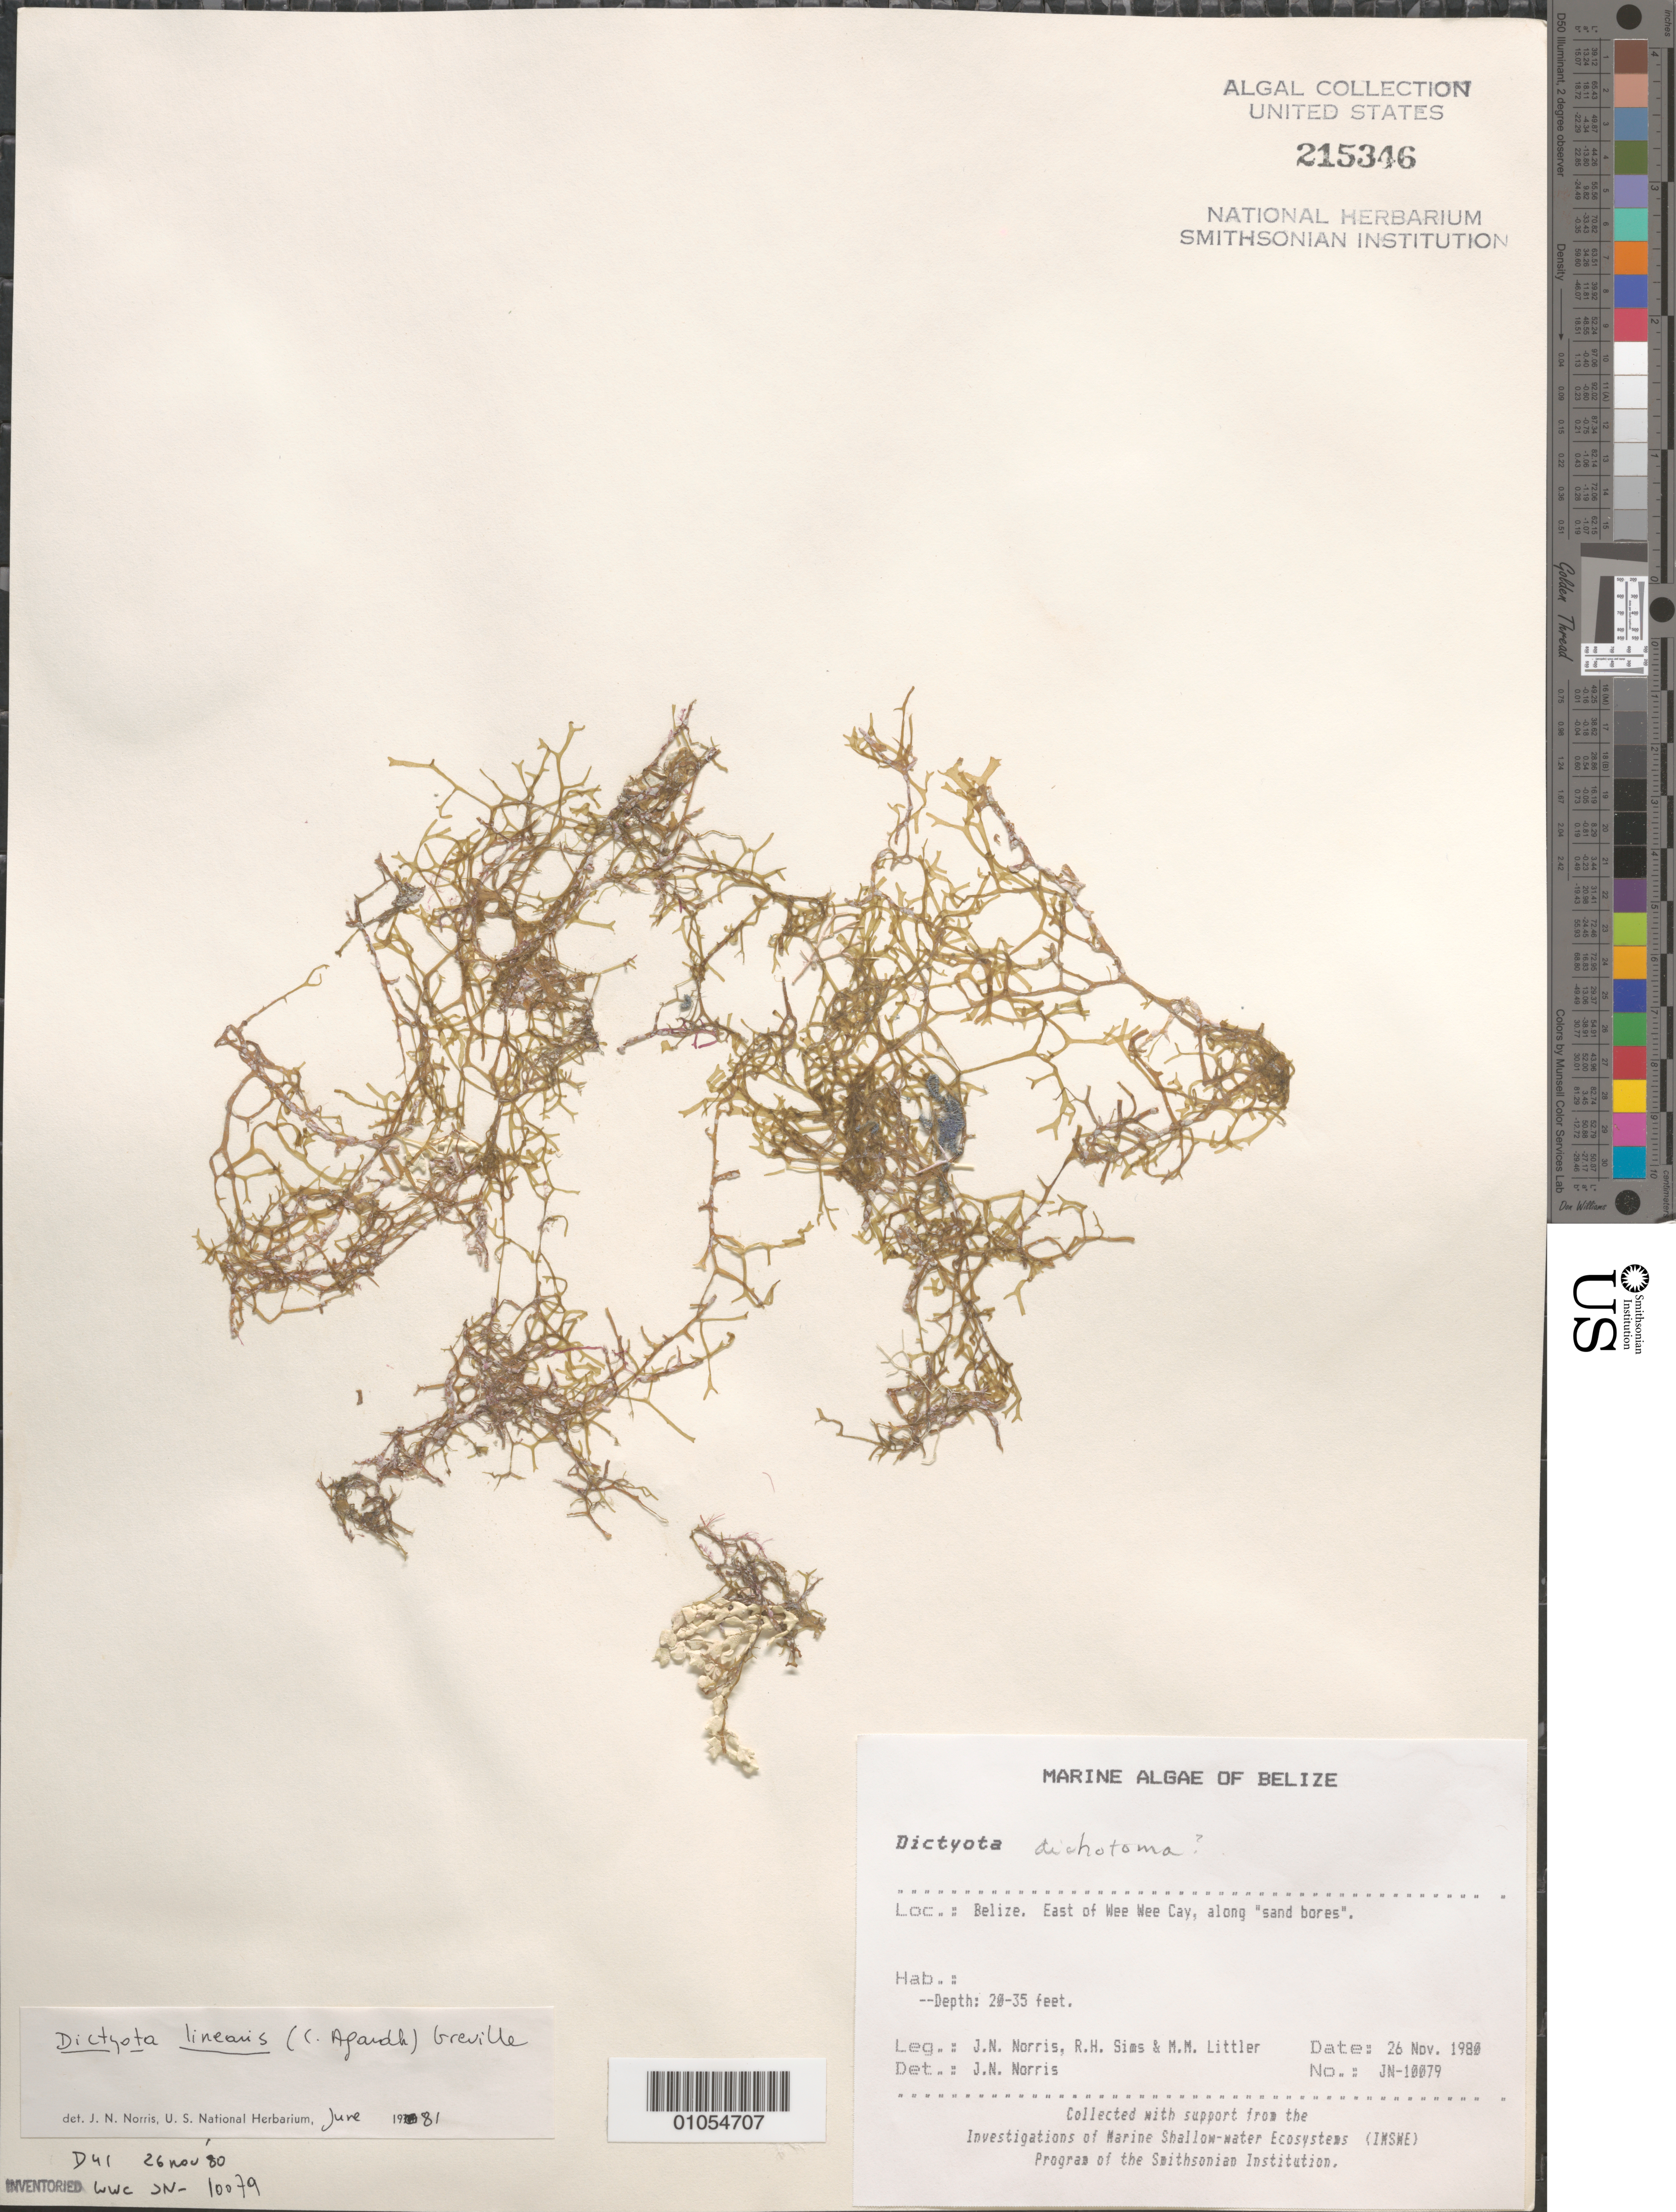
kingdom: Chromista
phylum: Ochrophyta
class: Phaeophyceae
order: Dictyotales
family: Dictyotaceae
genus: Dictyota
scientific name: Dictyota dichotoma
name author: (Huds.) J.V.Lamouroux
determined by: Norris, James N.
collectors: J. N. Norris, R. H. Sims & M. M. Littler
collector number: JN-10079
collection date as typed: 26 Nov 1980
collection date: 1980-11-26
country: Belize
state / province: Stann Creek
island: Wee Wee Cay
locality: East of Wee Wee Cay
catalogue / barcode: US 215346